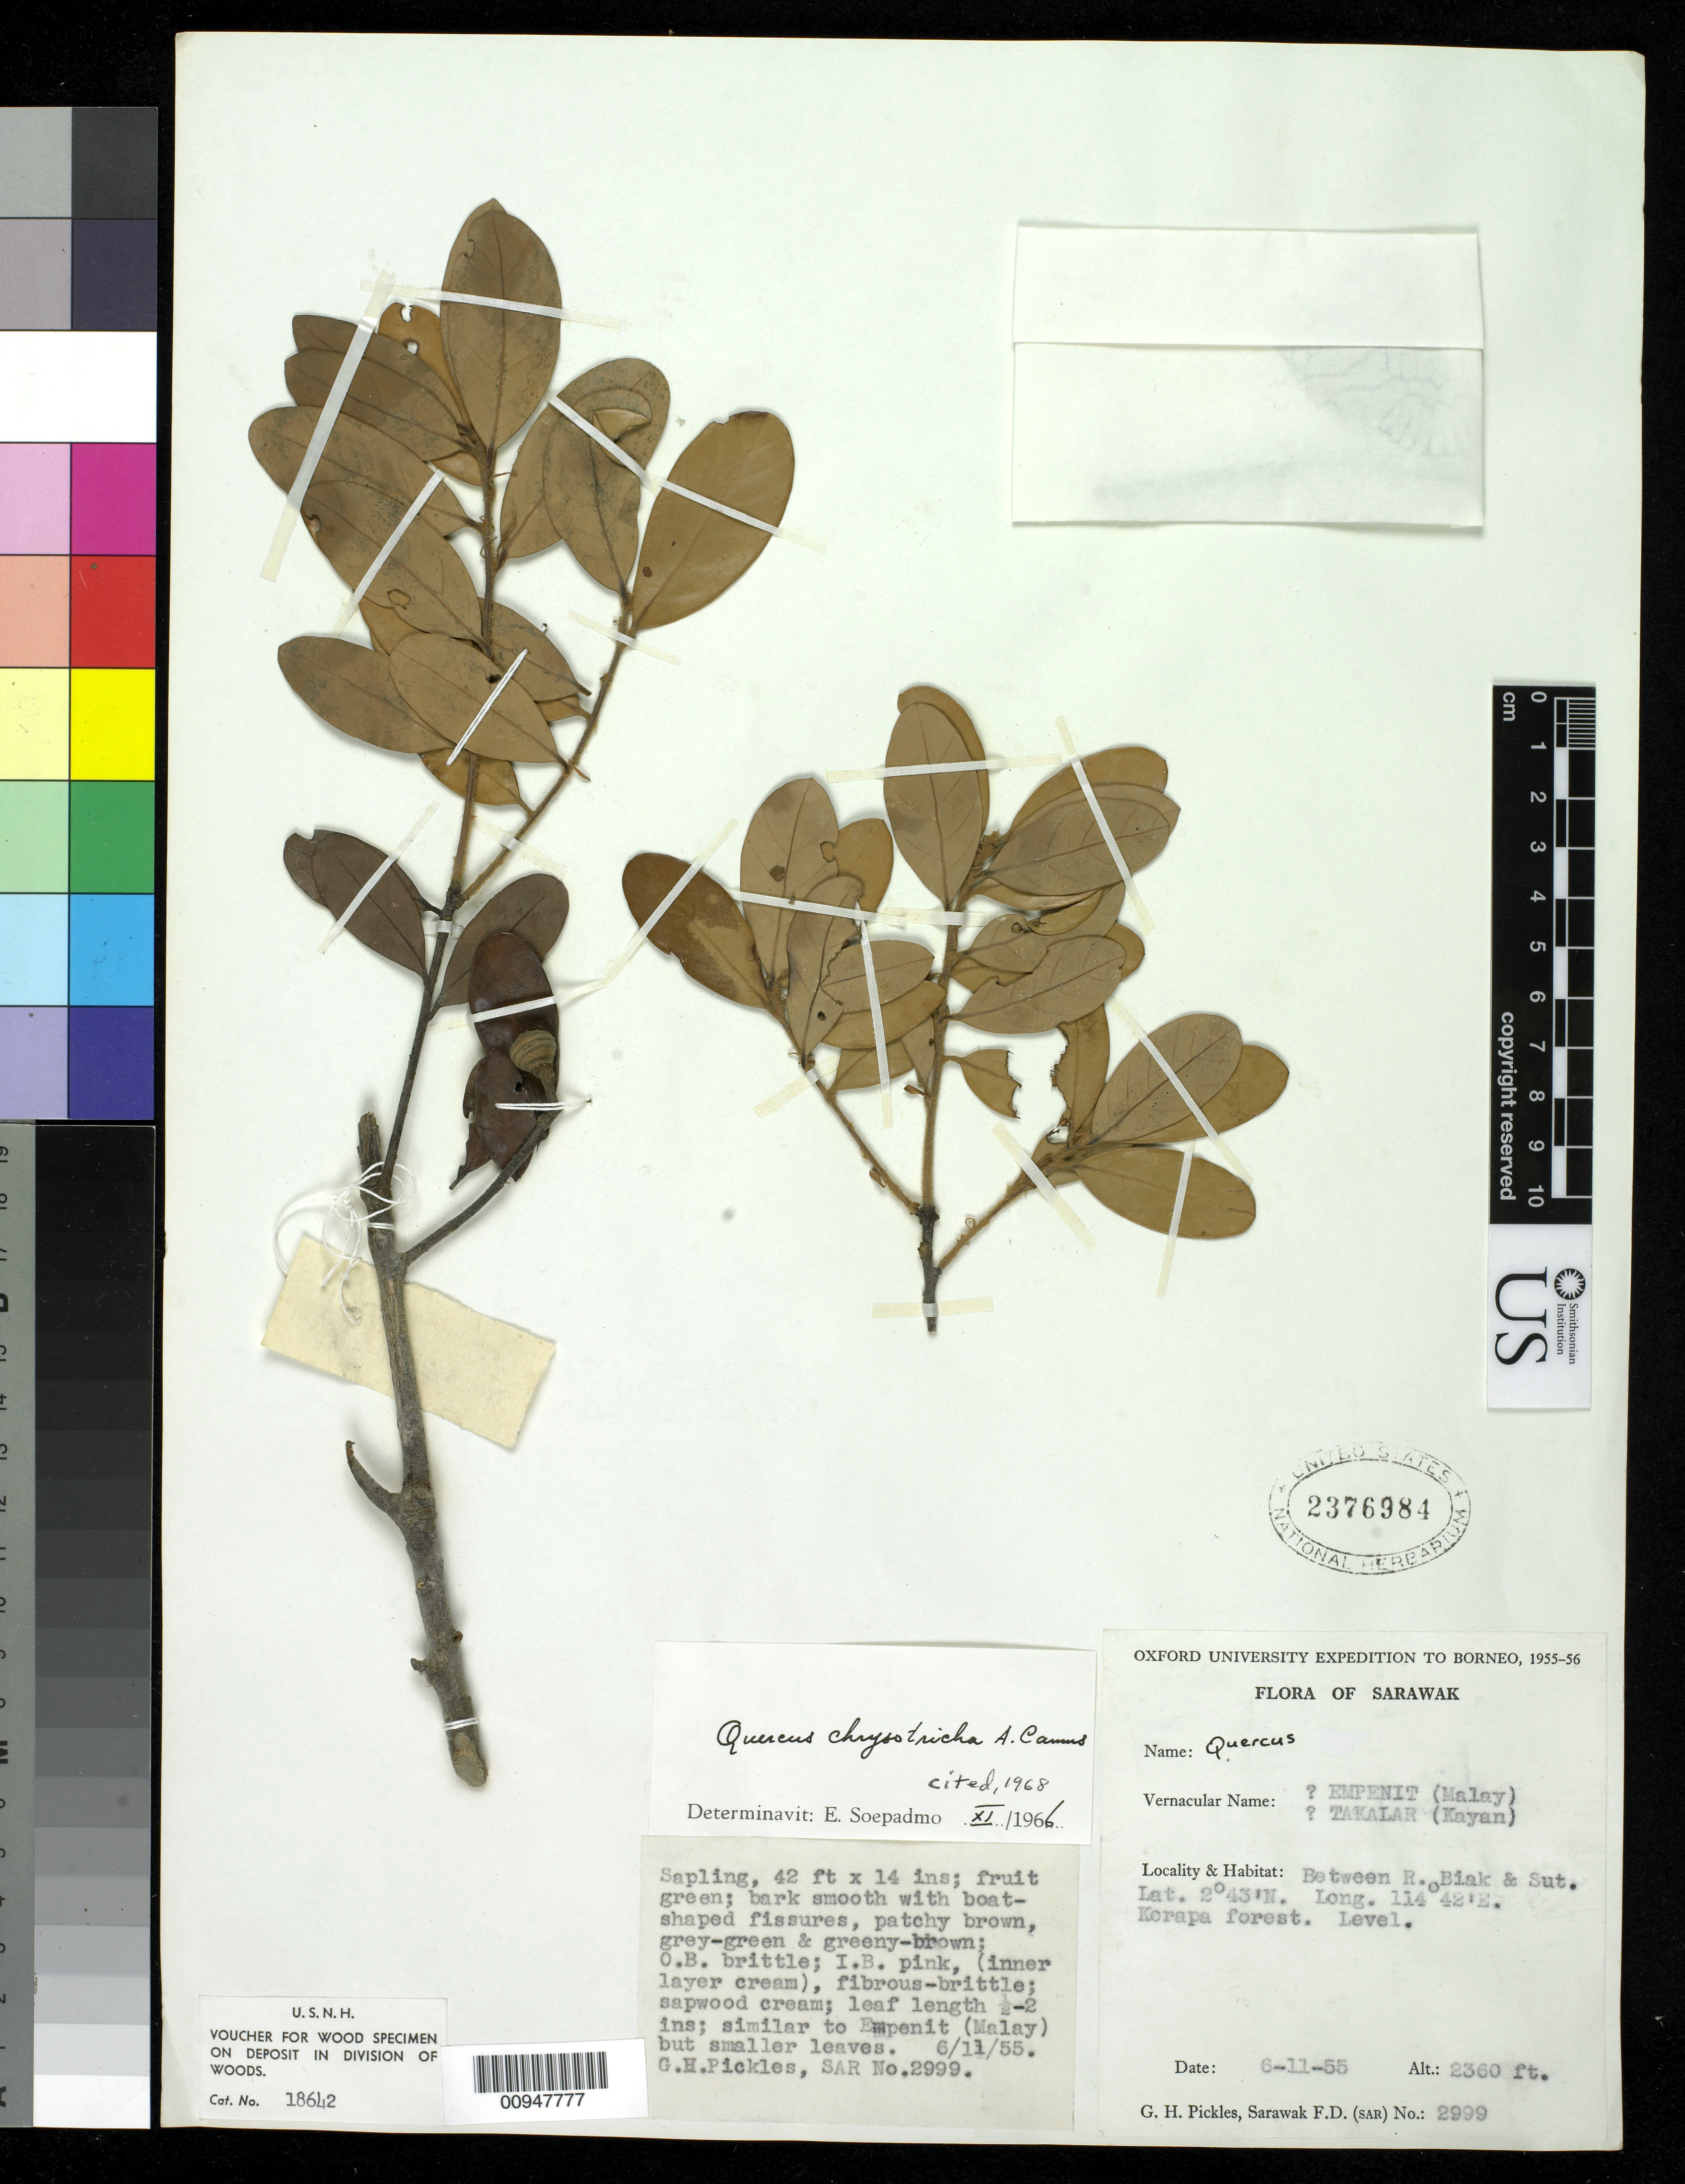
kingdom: Plantae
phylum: Tracheophyta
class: Magnoliopsida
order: Fagales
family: Fagaceae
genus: Quercus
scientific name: Quercus chrysotricha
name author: A. Camus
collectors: G. Pickles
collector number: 2999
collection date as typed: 11 Jun 1955 or 06 Nov 1955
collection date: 1955-06-11 or 1955-11-06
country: Malaysia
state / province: Sarawak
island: Borneo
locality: Between R. Biak & Sut. Korapa forest.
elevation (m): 719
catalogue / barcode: US 2376984